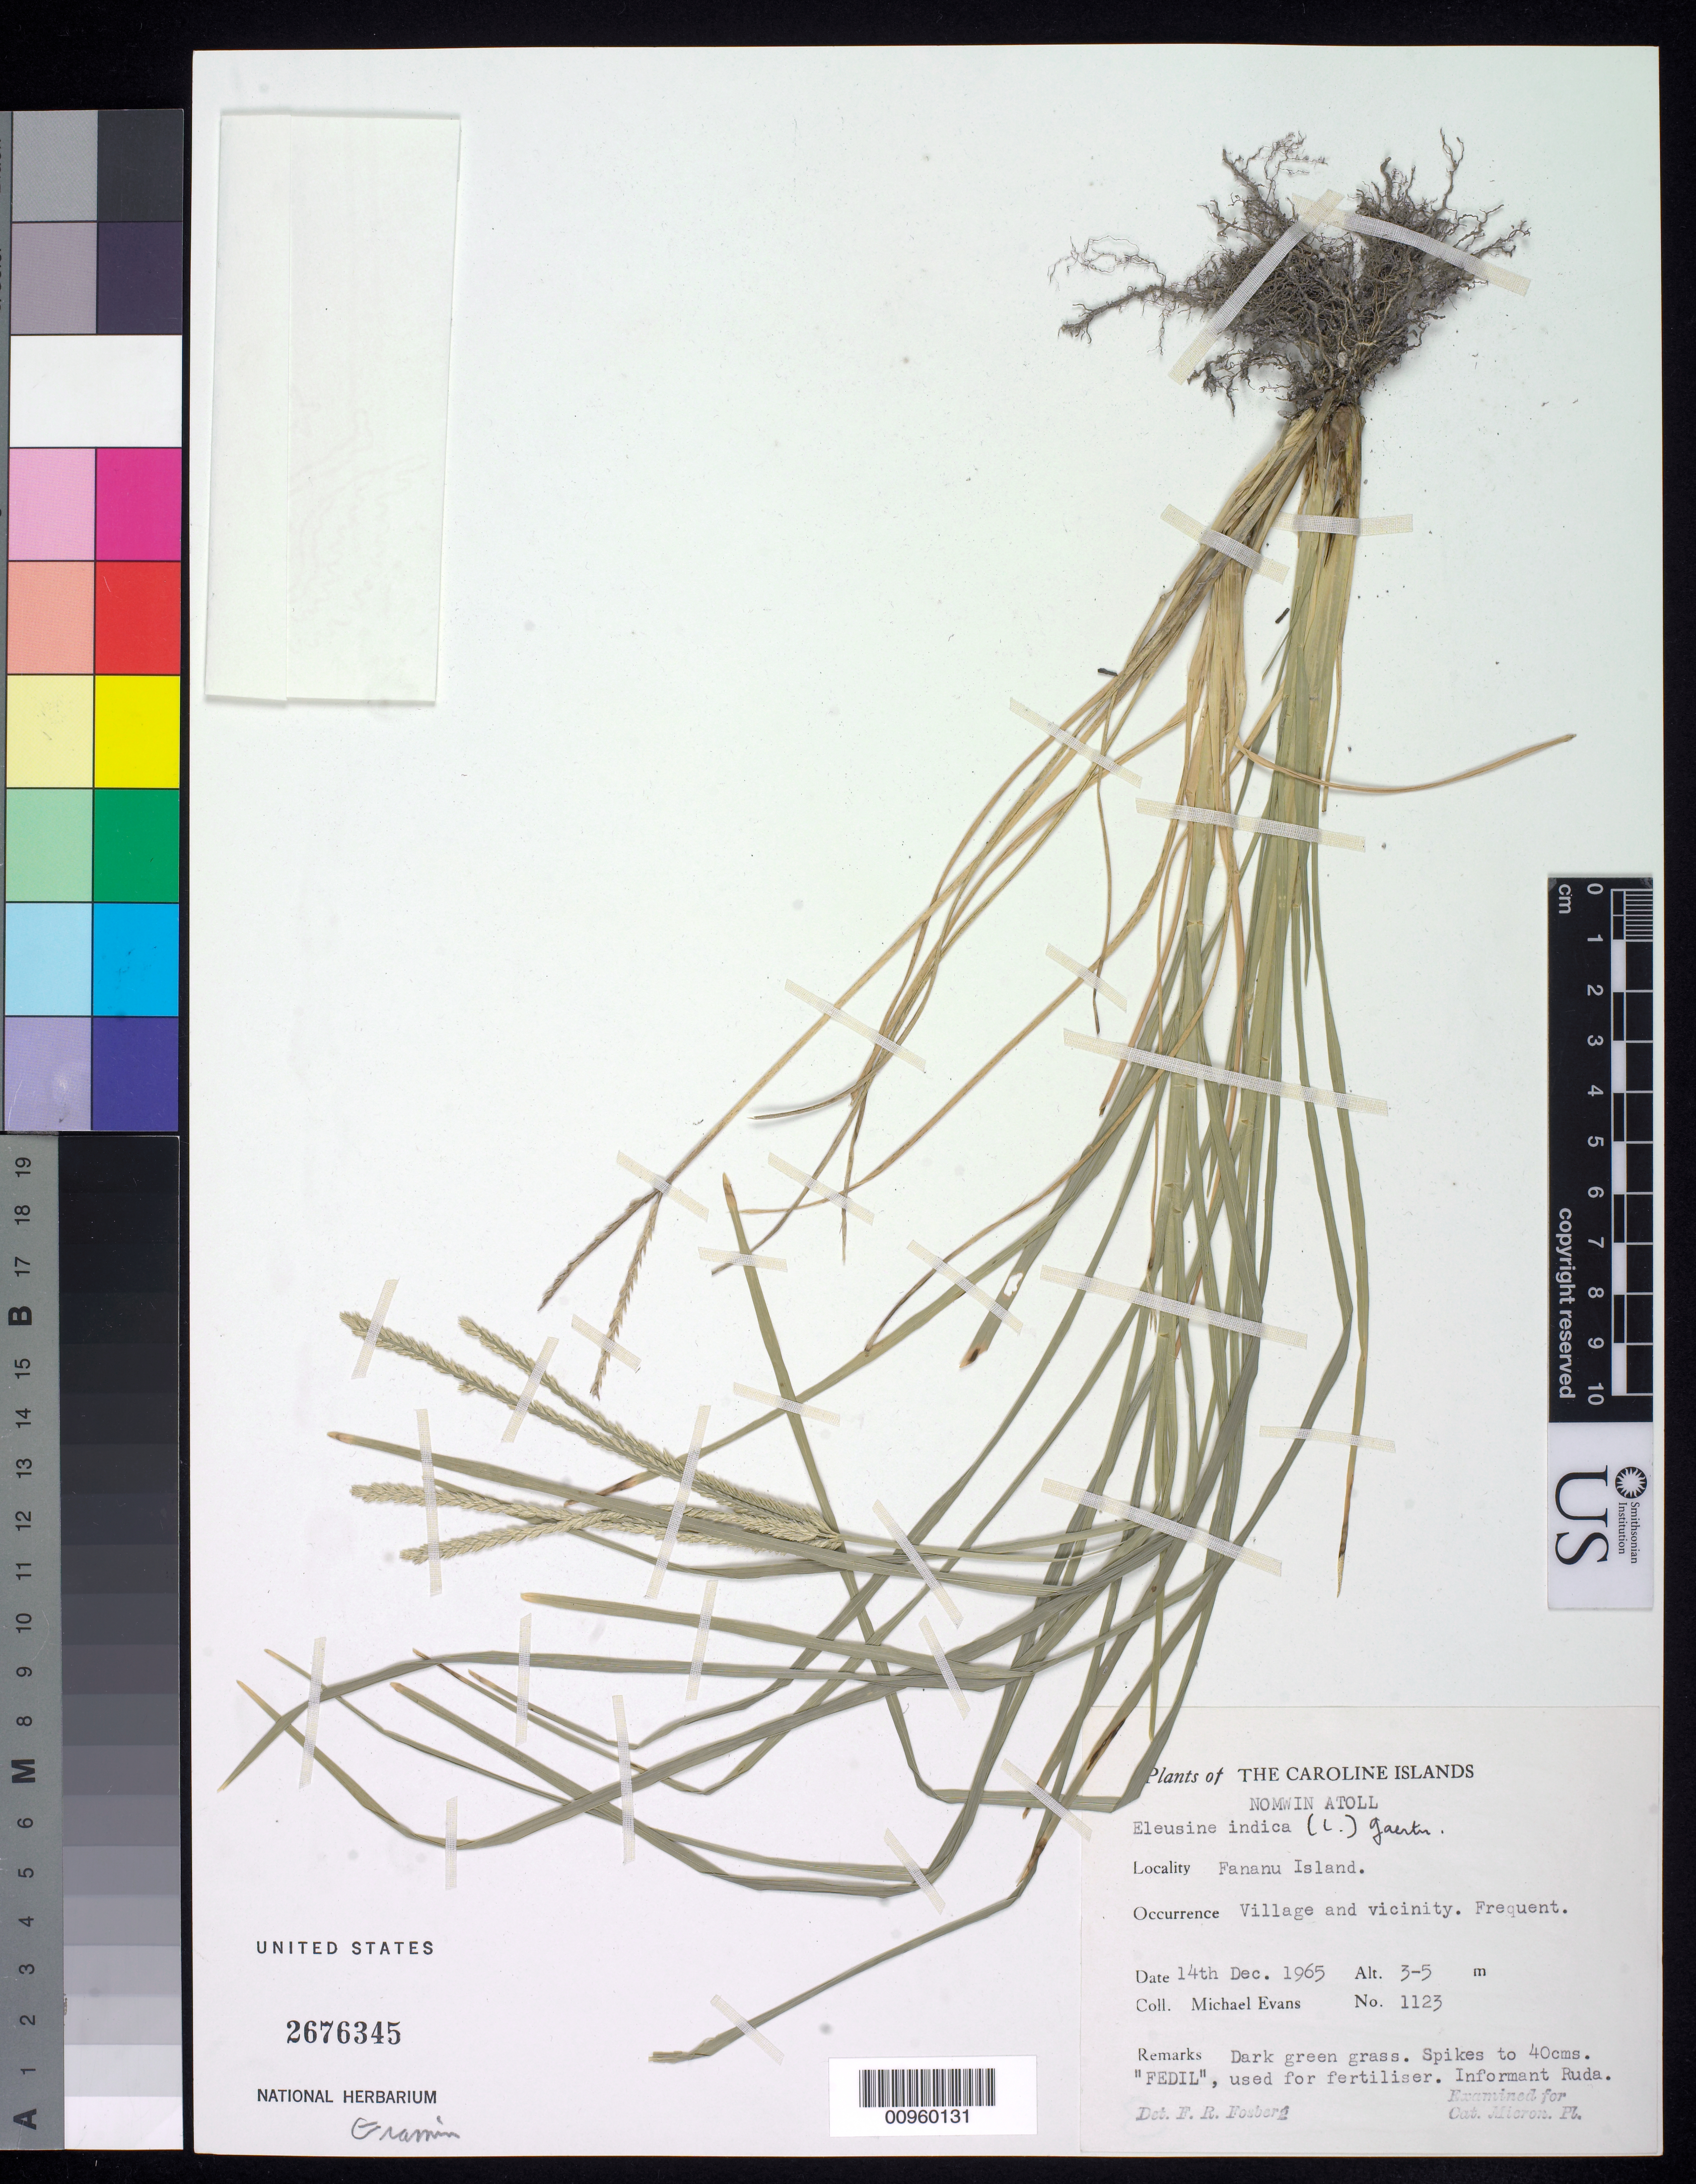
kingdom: Plantae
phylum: Tracheophyta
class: Liliopsida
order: Poales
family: Poaceae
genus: Eleusine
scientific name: Eleusine indica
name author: (L.) Gaertn.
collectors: M. Evans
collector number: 1123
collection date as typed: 14 Dec 1965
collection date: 1965-12-14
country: Micronesia, Federated States of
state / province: Truk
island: Nomwin Atoll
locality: Fananu Islet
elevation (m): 3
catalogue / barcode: US 2676345